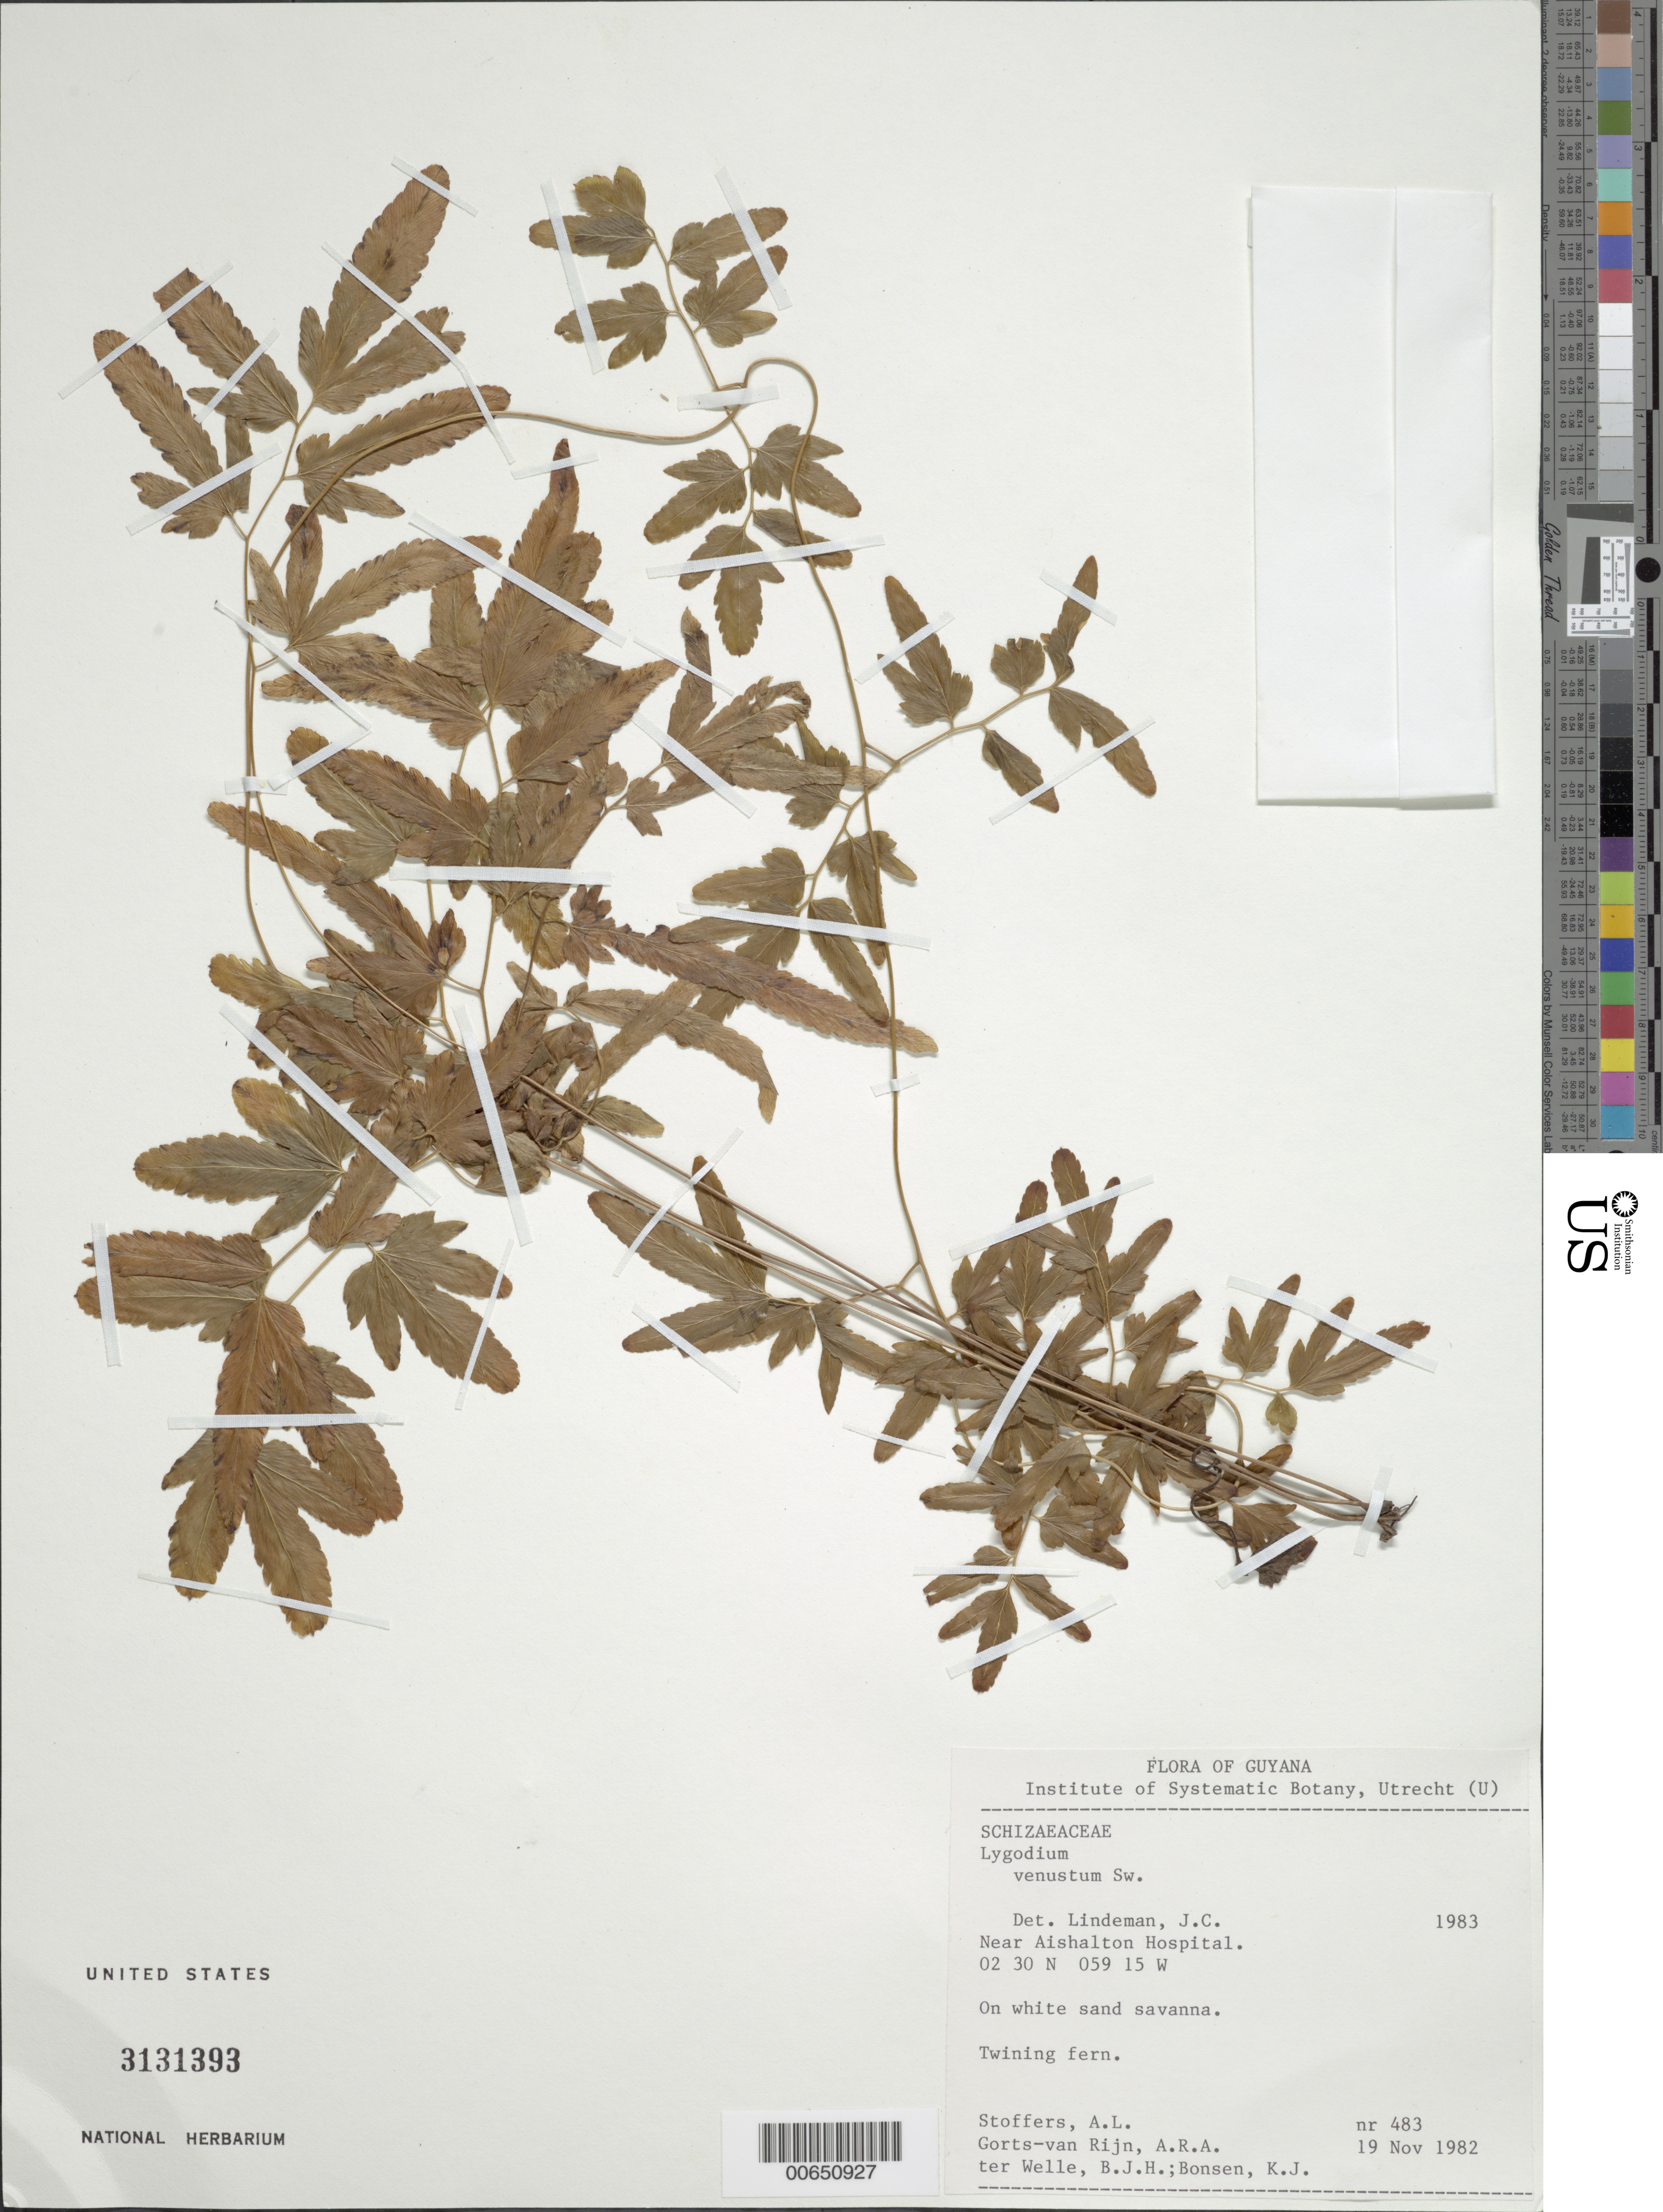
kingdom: Plantae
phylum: Tracheophyta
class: Polypodiopsida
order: Schizaeales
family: Lygodiaceae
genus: Lygodium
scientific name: Lygodium venustum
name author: Sw.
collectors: A. Stoffers, A. .R. A. Görts-van Rijn, B. Welle & K. Bonsen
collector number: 483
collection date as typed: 19-Nov-82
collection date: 1982-11-19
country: Guyana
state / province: U. Takutu-U. Essequibo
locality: Aishalton Hospital, vic.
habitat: White sand savanna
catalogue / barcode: US 3131393